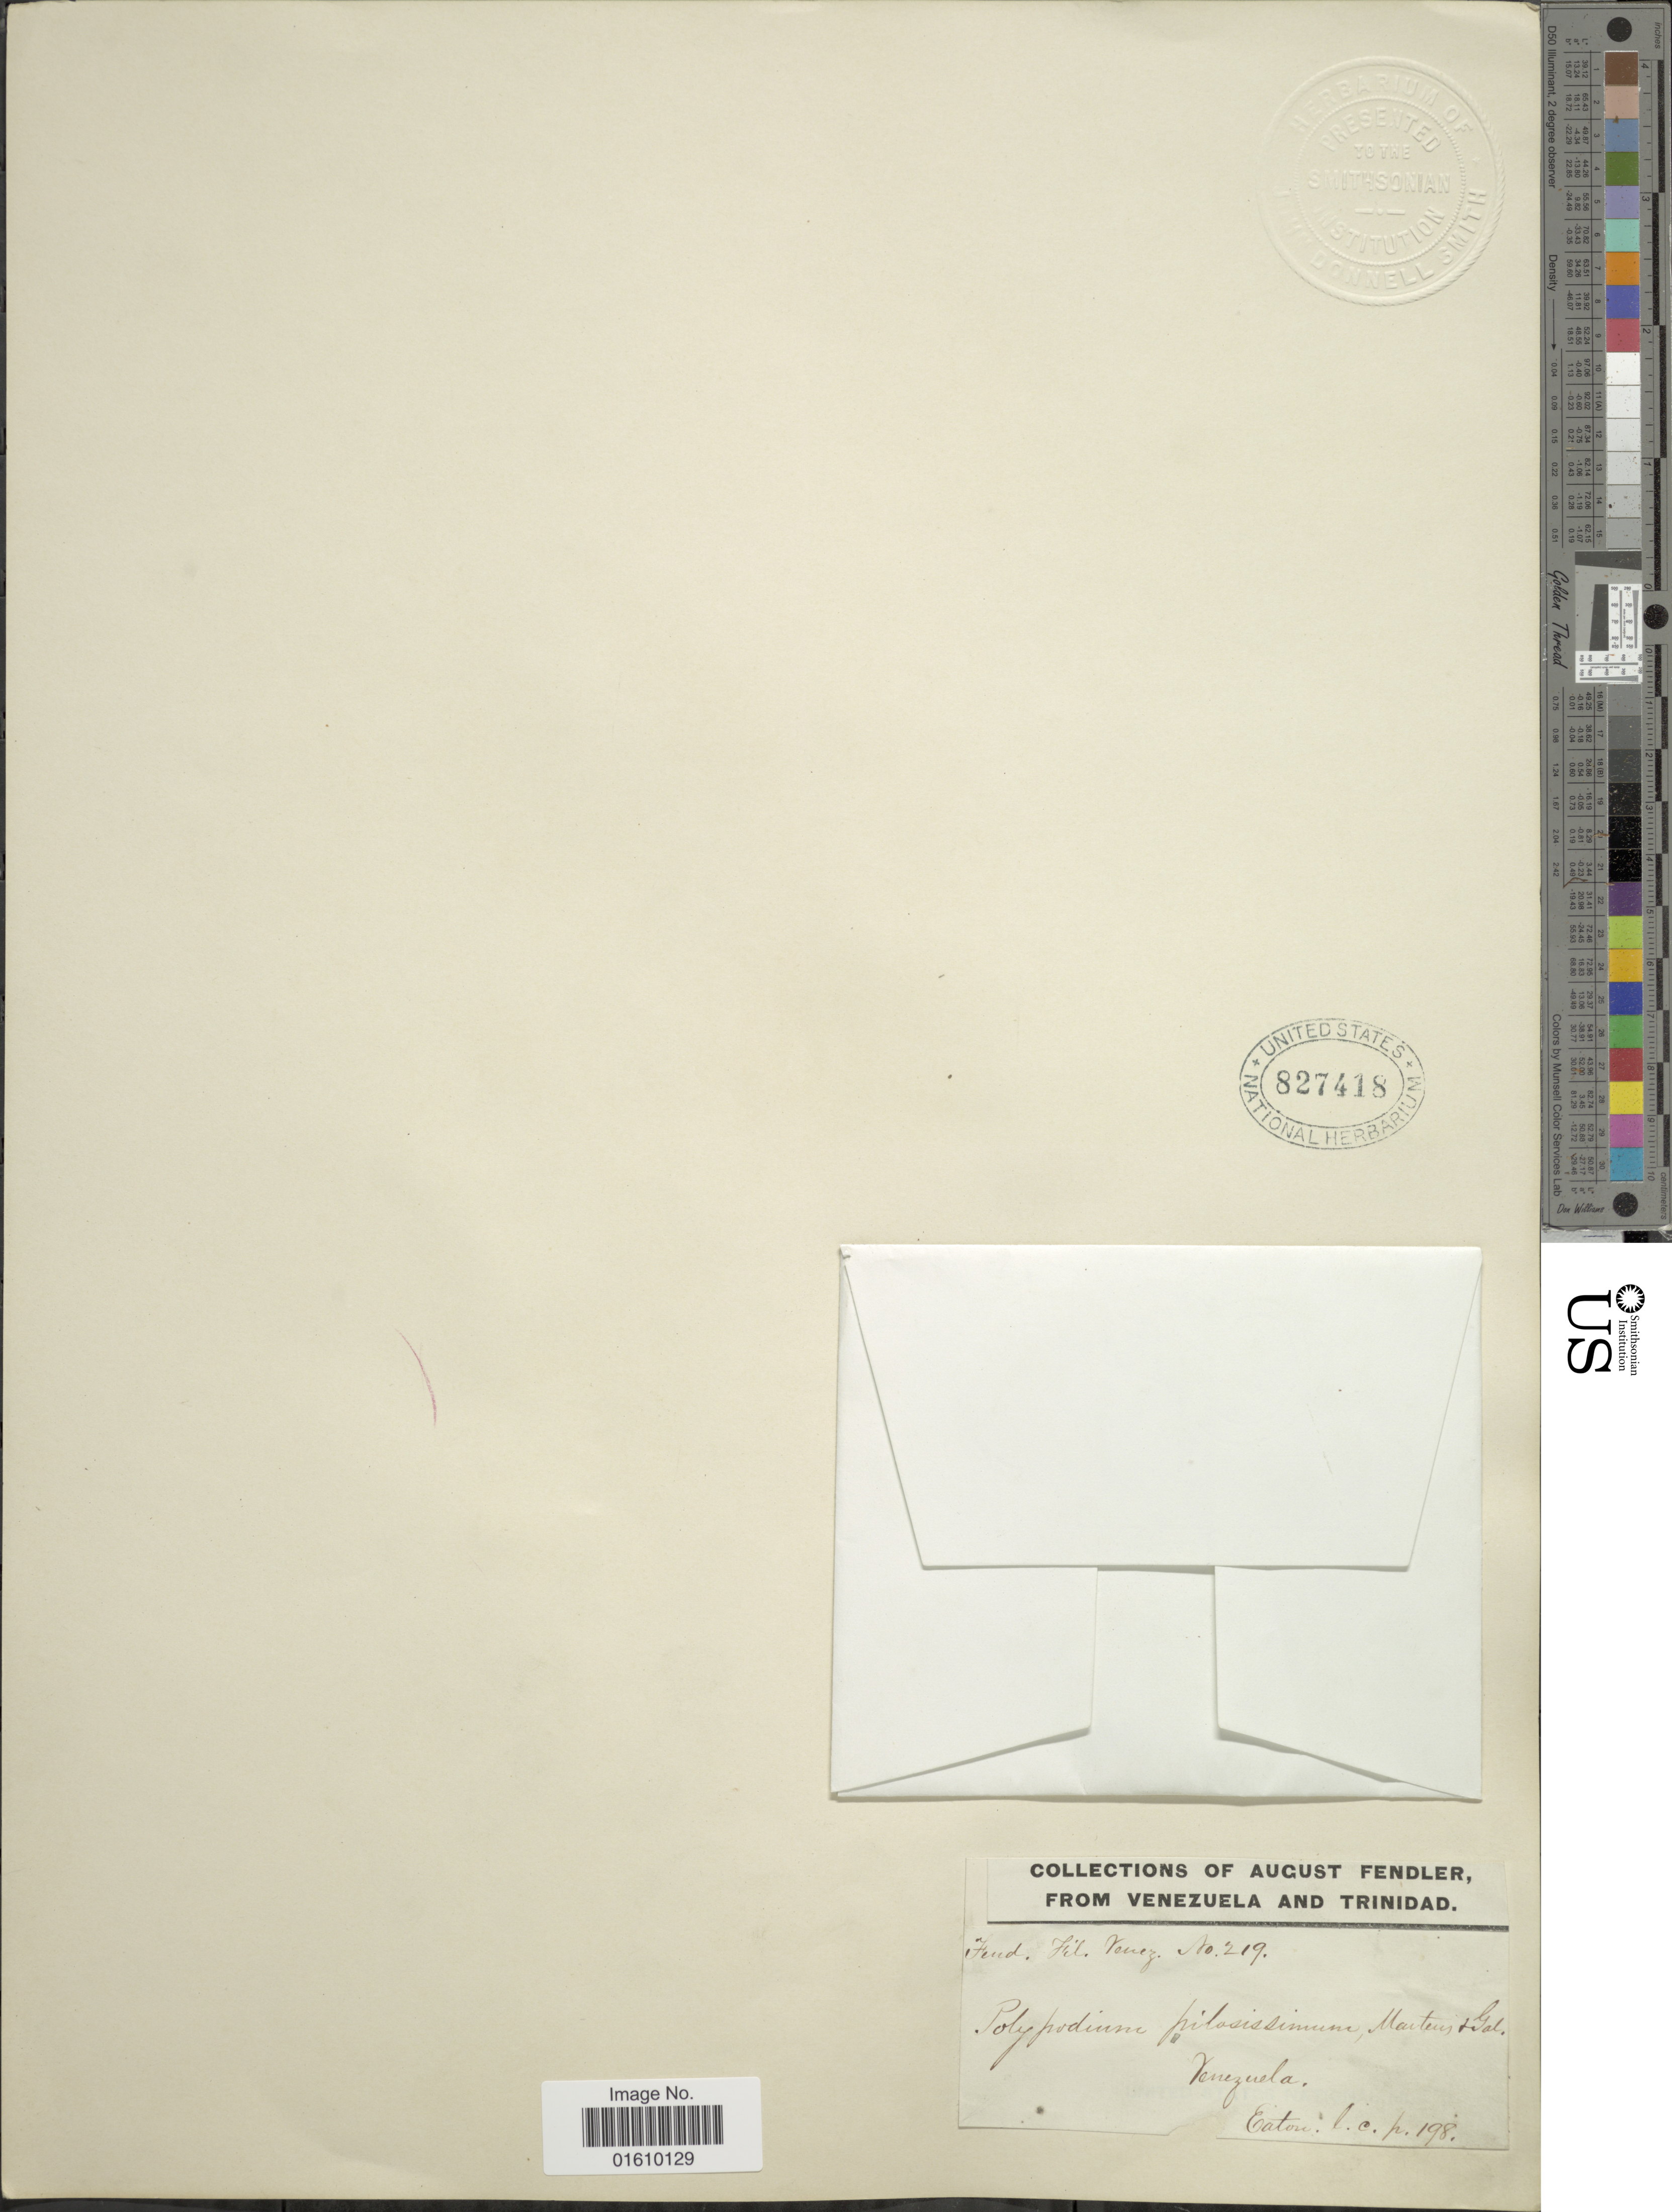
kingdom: Plantae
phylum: Tracheophyta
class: Polypodiopsida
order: Polypodiales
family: Polypodiaceae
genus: Melpomene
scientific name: Melpomene xiphopteroides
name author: (Liebm.) A.R. Sm. & R.C. Moran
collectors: -- Eaton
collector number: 219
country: Venezuela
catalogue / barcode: US 827418